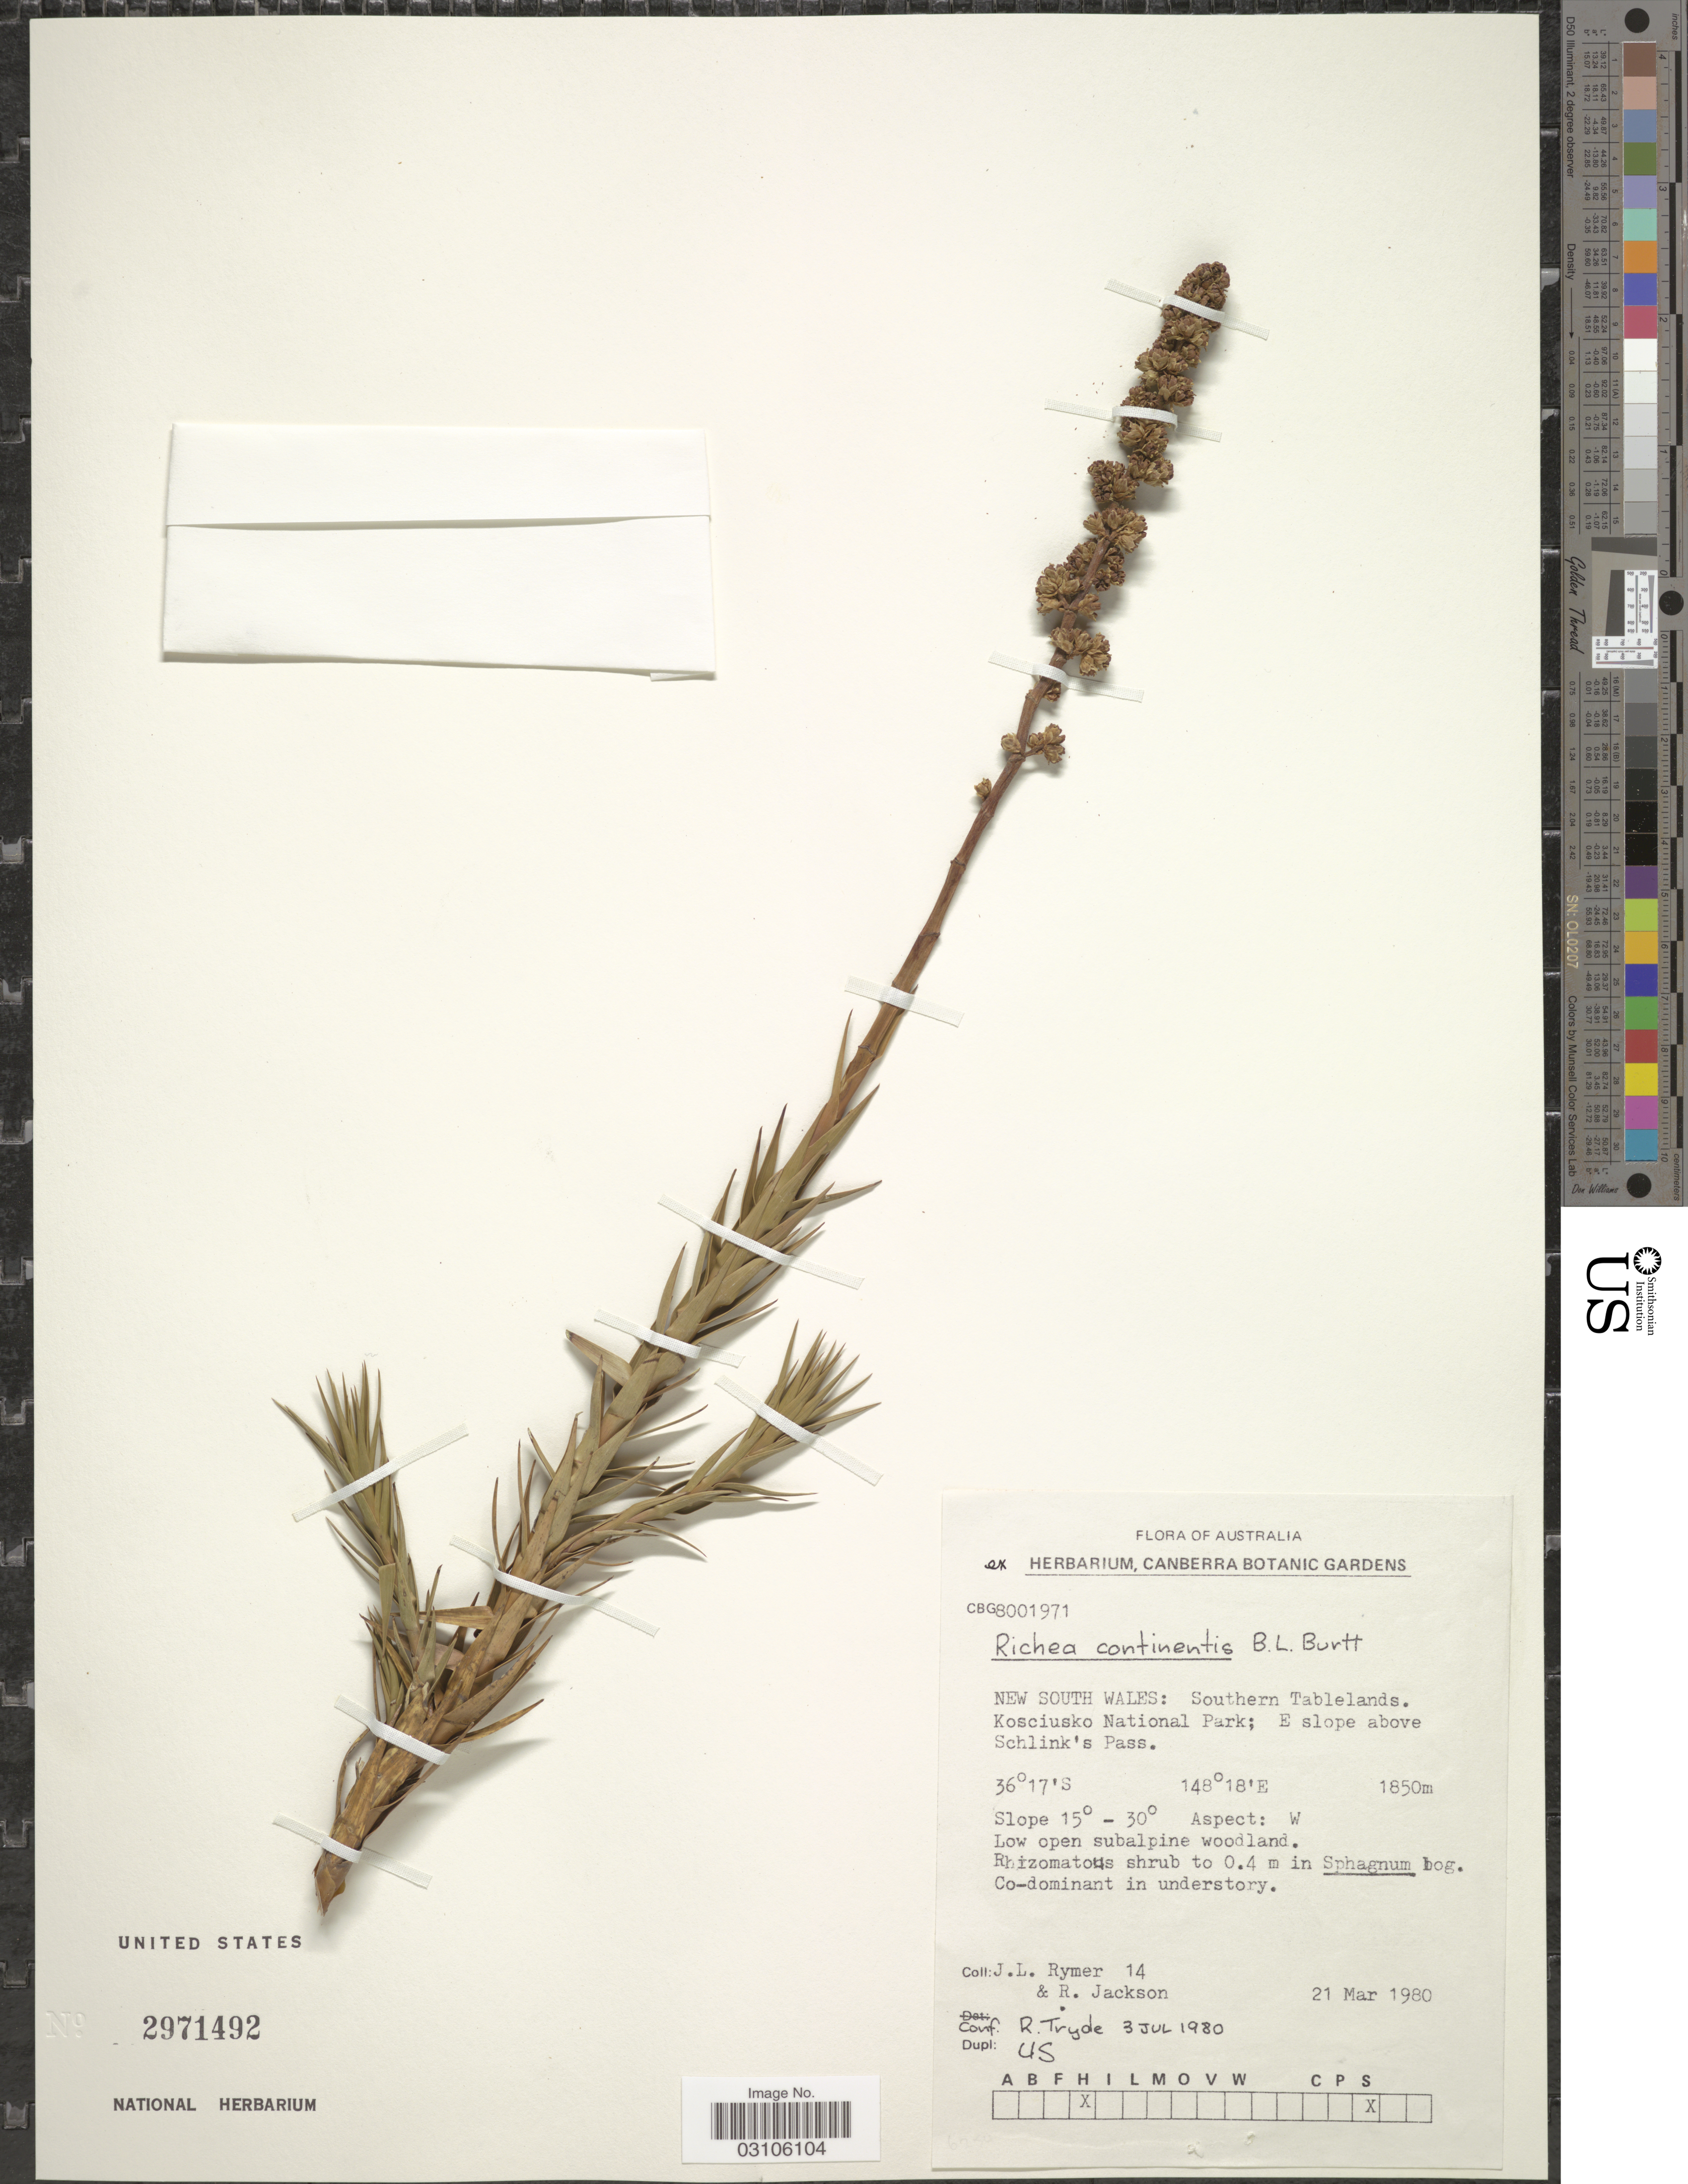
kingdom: Plantae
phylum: Tracheophyta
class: Magnoliopsida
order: Ericales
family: Ericaceae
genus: Richea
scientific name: Richea continentis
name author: B.L. Burtt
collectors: J. Rymer & R. Jackson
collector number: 14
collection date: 1980-03-21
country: Australia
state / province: New South Wales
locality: Southern Tablelands. Kosciusko National Park; E slope above Schlink's Pass. Slope 15° - 30° Aspect: W.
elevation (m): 1850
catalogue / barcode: US 2971492